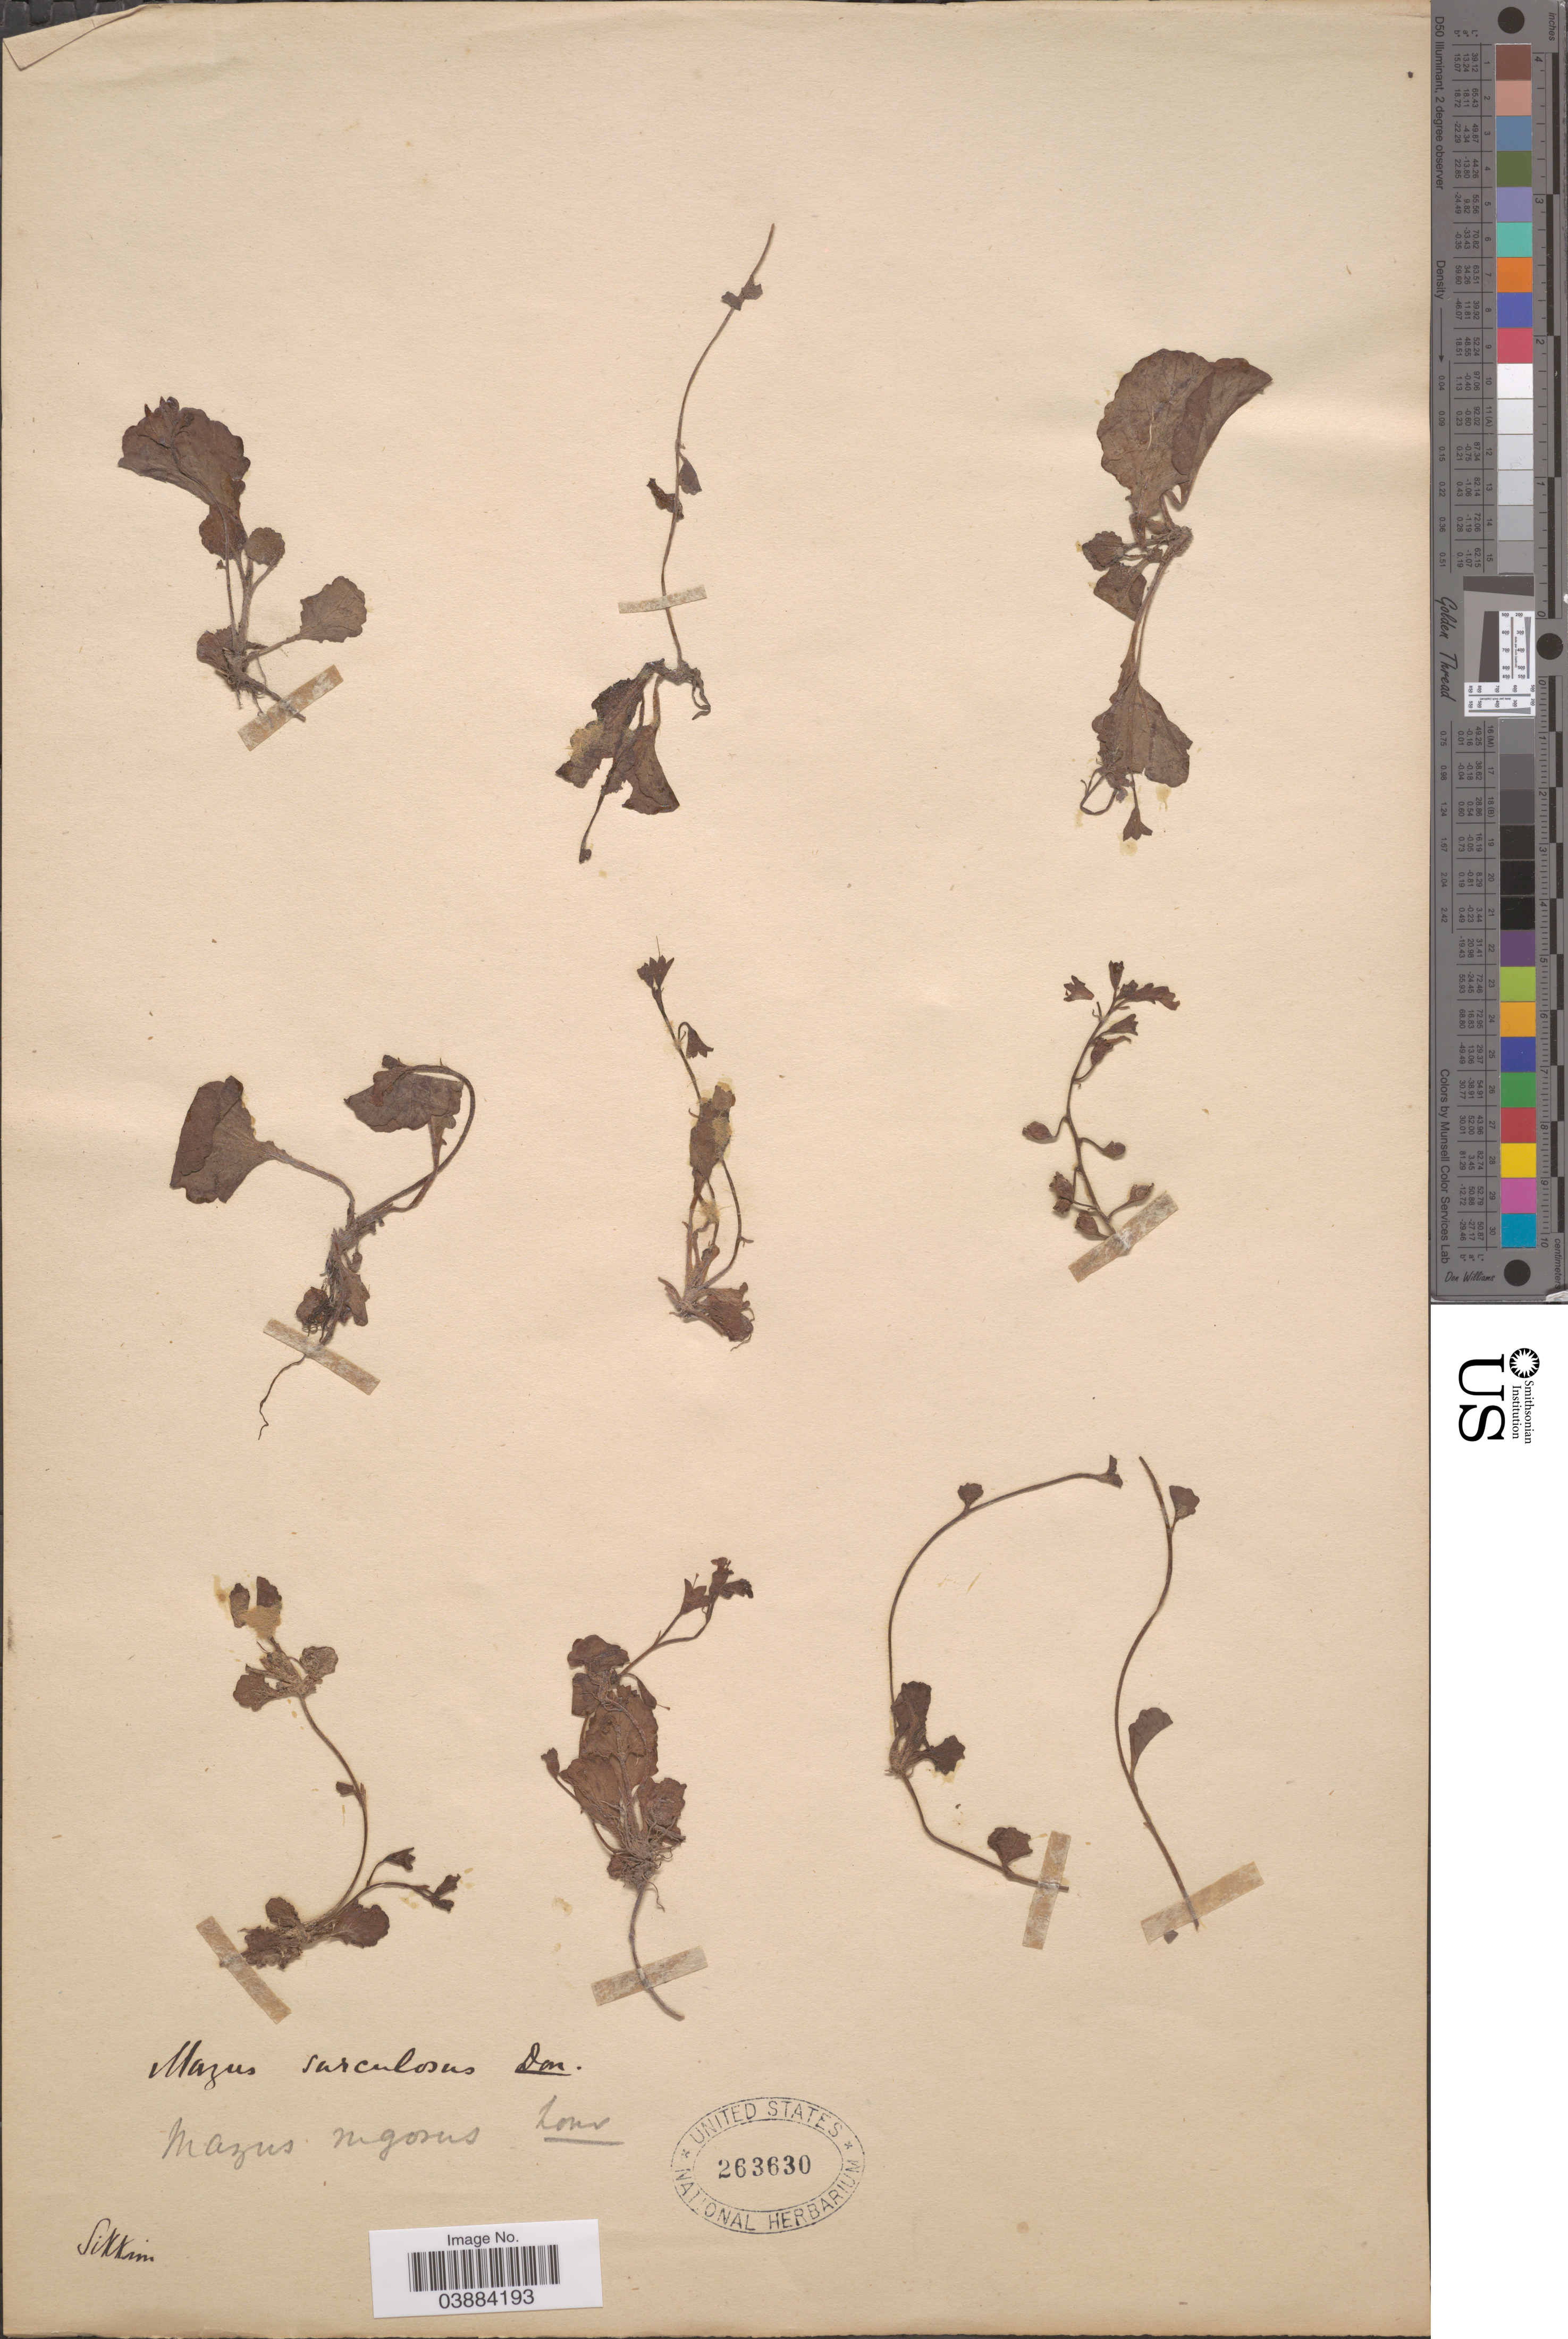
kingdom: Plantae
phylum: Tracheophyta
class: Magnoliopsida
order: Lamiales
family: Mazaceae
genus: Mazus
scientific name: Mazus pumilus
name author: (Burm. f.) Steenis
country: India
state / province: Sikkim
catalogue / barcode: US 263630